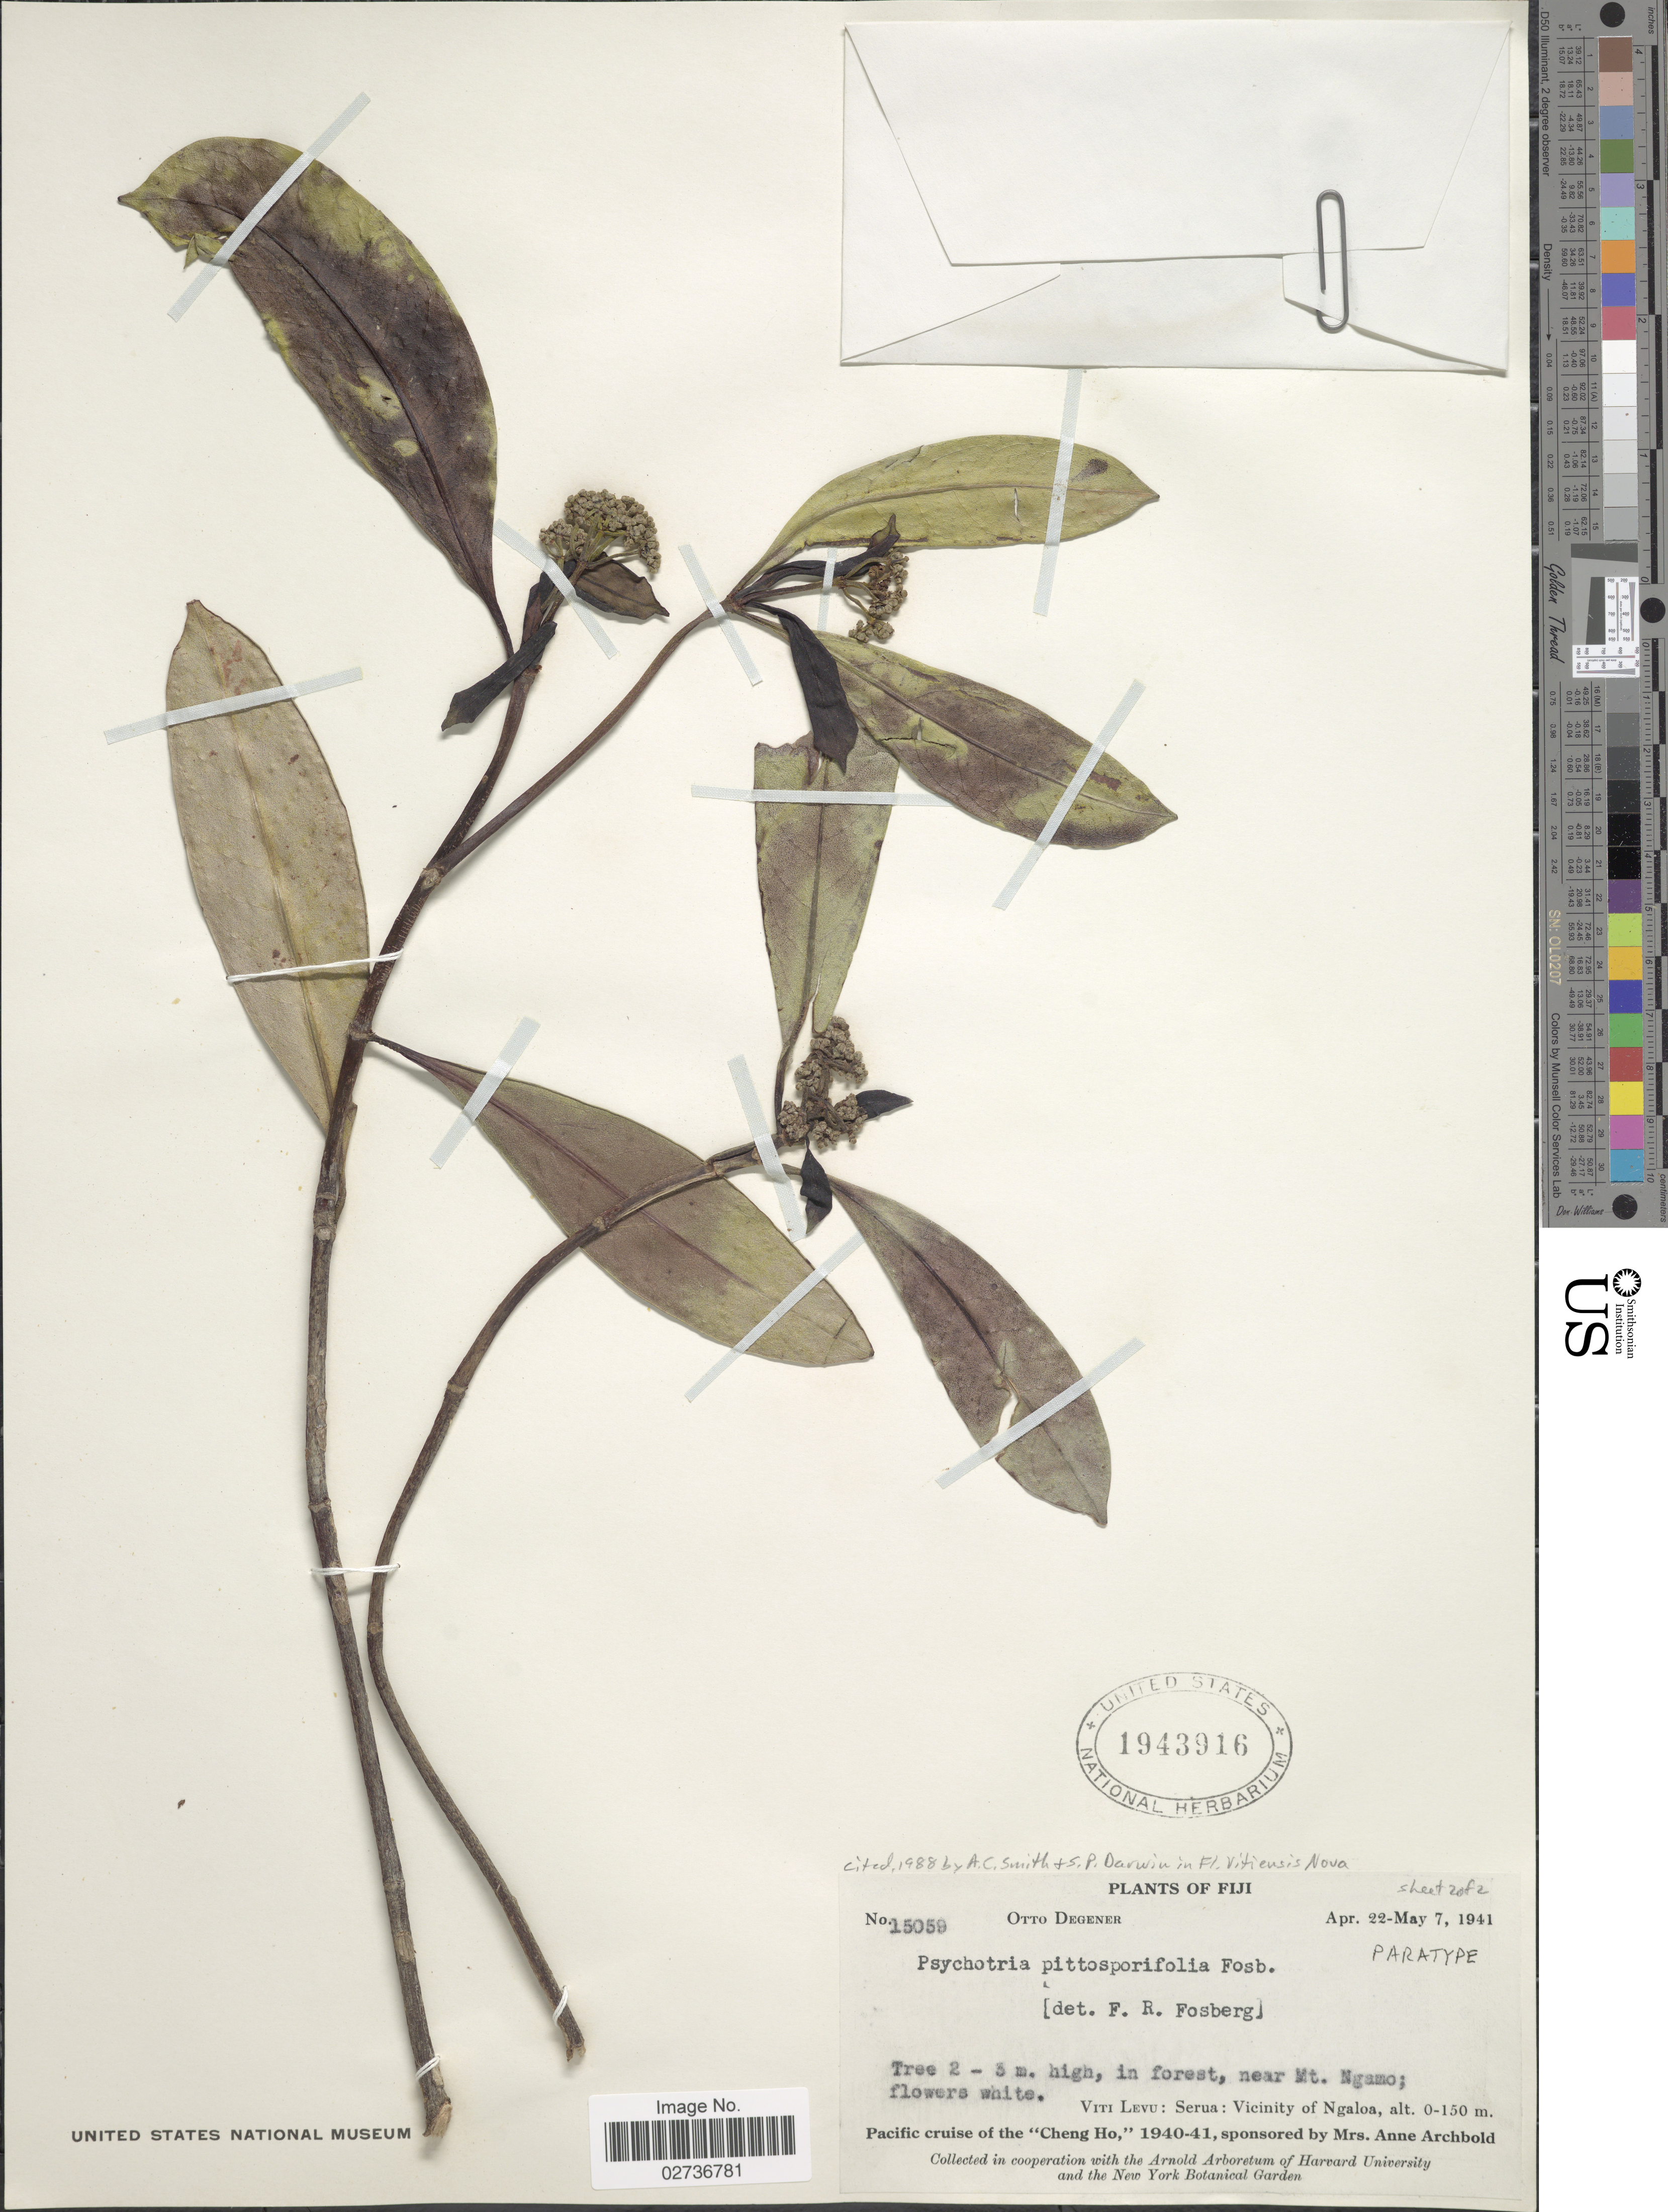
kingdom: Plantae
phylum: Tracheophyta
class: Magnoliopsida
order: Gentianales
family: Rubiaceae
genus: Psychotria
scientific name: Psychotria pittosporifolia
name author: Fosberg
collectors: O. Degener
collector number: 15059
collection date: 1941-04-22/1941-05-07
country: Fiji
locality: In forest, near Mt. Ngamo. Viti Levu: Serua: Vicinity of Ngaloa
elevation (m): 0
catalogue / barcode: US 1943916